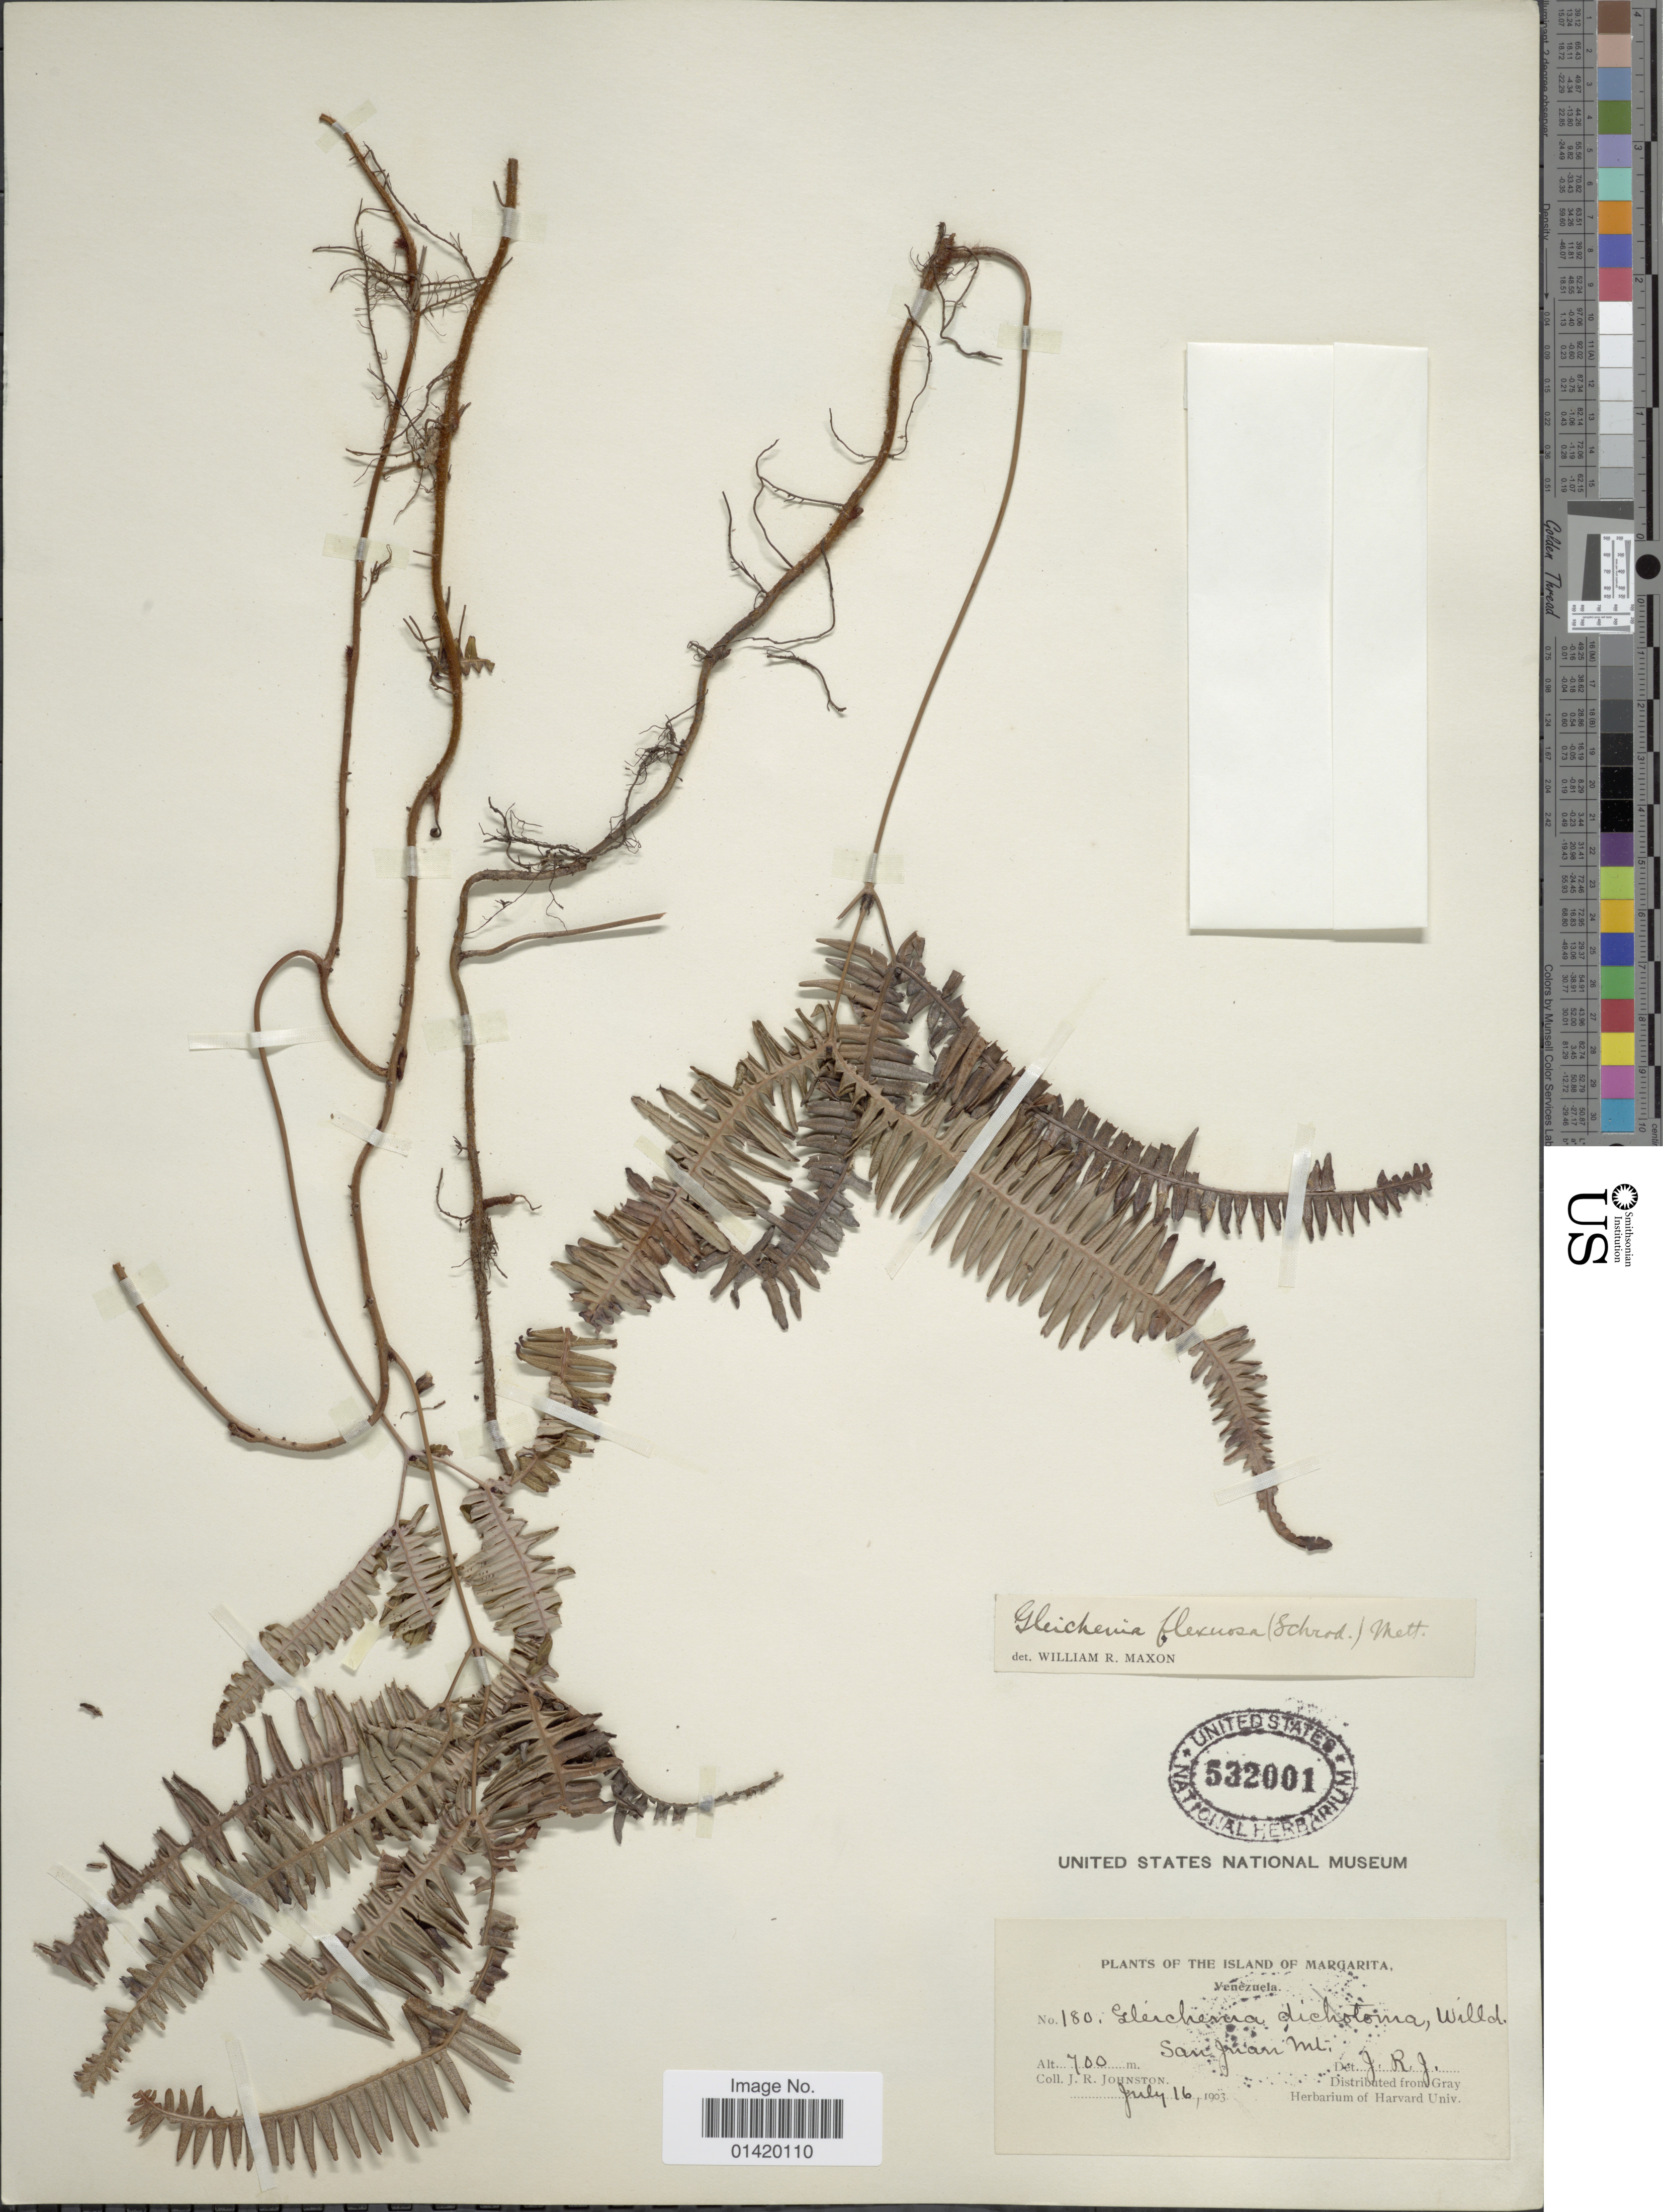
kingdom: Plantae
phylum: Tracheophyta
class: Polypodiopsida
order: Gleicheniales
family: Gleicheniaceae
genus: Dicranopteris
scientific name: Dicranopteris flexuosa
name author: (Schrad.) Underw.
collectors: J. Johnston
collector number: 180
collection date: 1903-07-16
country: Venezuela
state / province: Nueva Esparta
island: Margarita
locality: Island oif Margarita, San Juan Mt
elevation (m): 700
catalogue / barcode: US 532001